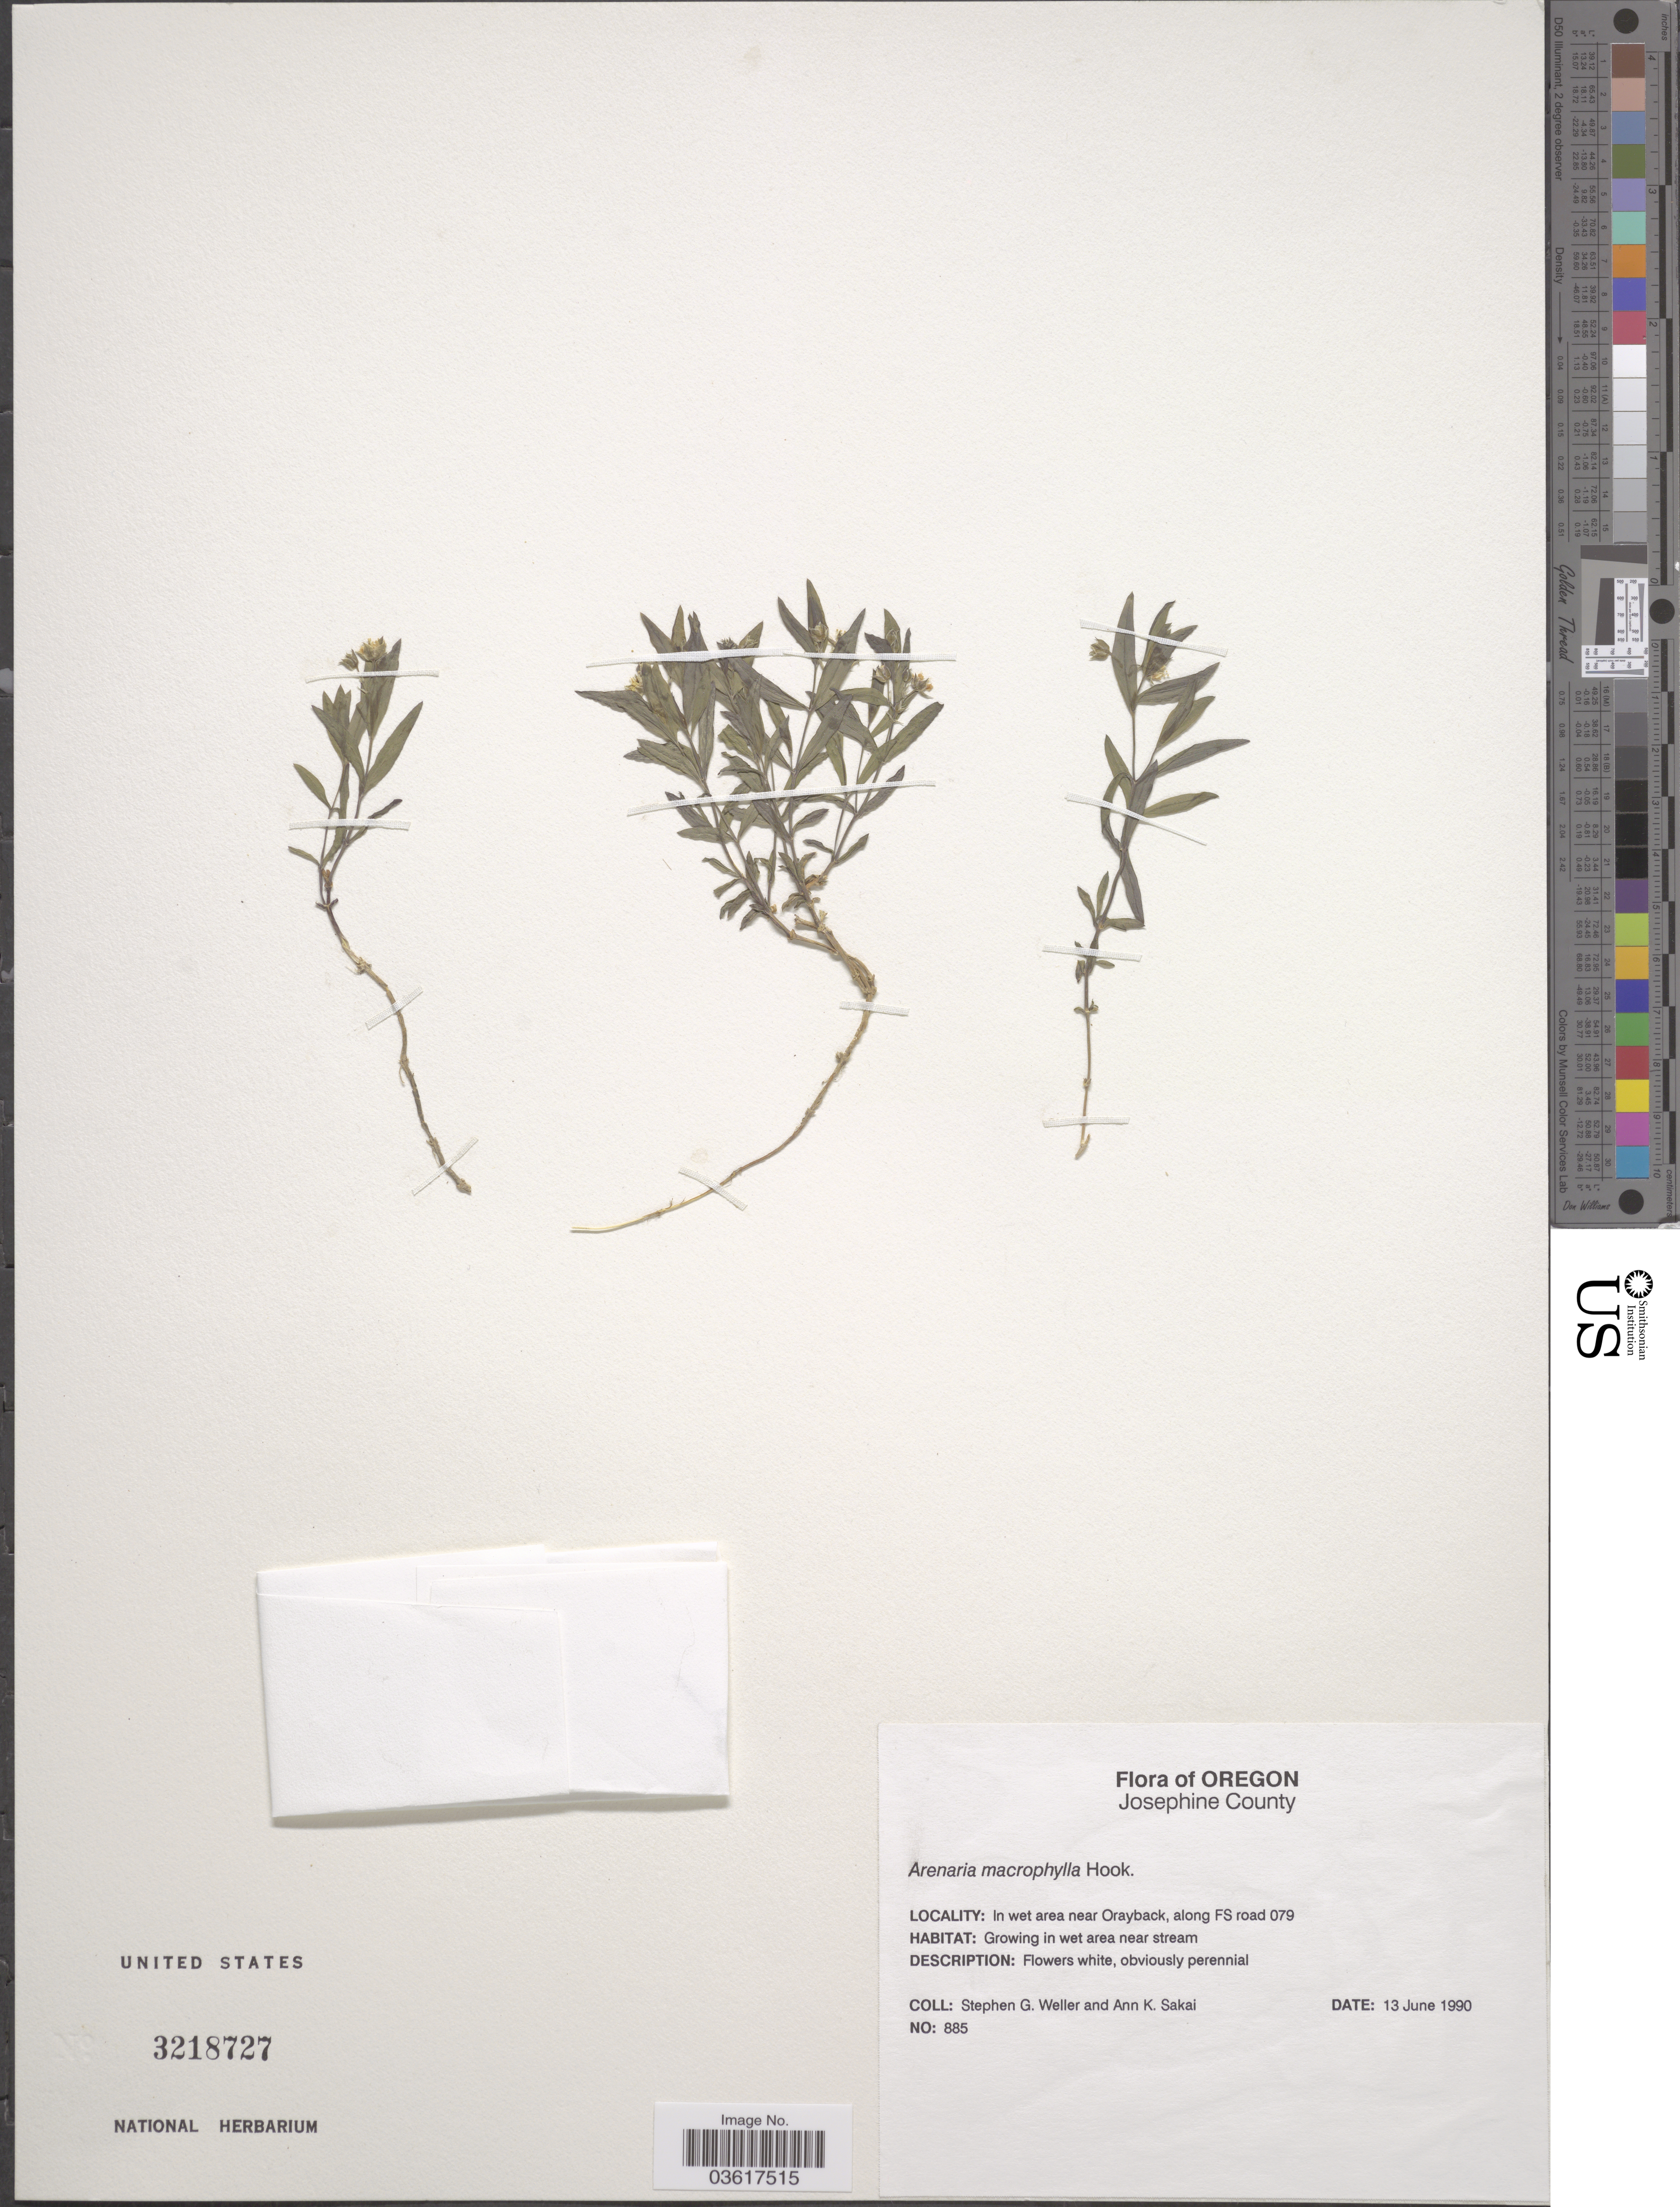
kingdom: Plantae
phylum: Tracheophyta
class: Magnoliopsida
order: Caryophyllales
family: Caryophyllaceae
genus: Moehringia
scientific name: Moehringia macrophylla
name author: (Hook.) Fenzl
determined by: Strong, Mark T., (BOT), Smithsonian Institution - National Museum of Natural History (UNITED STATES)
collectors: S. G. Weller & A. Sakai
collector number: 885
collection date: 1990-06-13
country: United States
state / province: Oregon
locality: Josephine County. In wet area near Orayback, along FS road 079.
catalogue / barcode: US 3218727